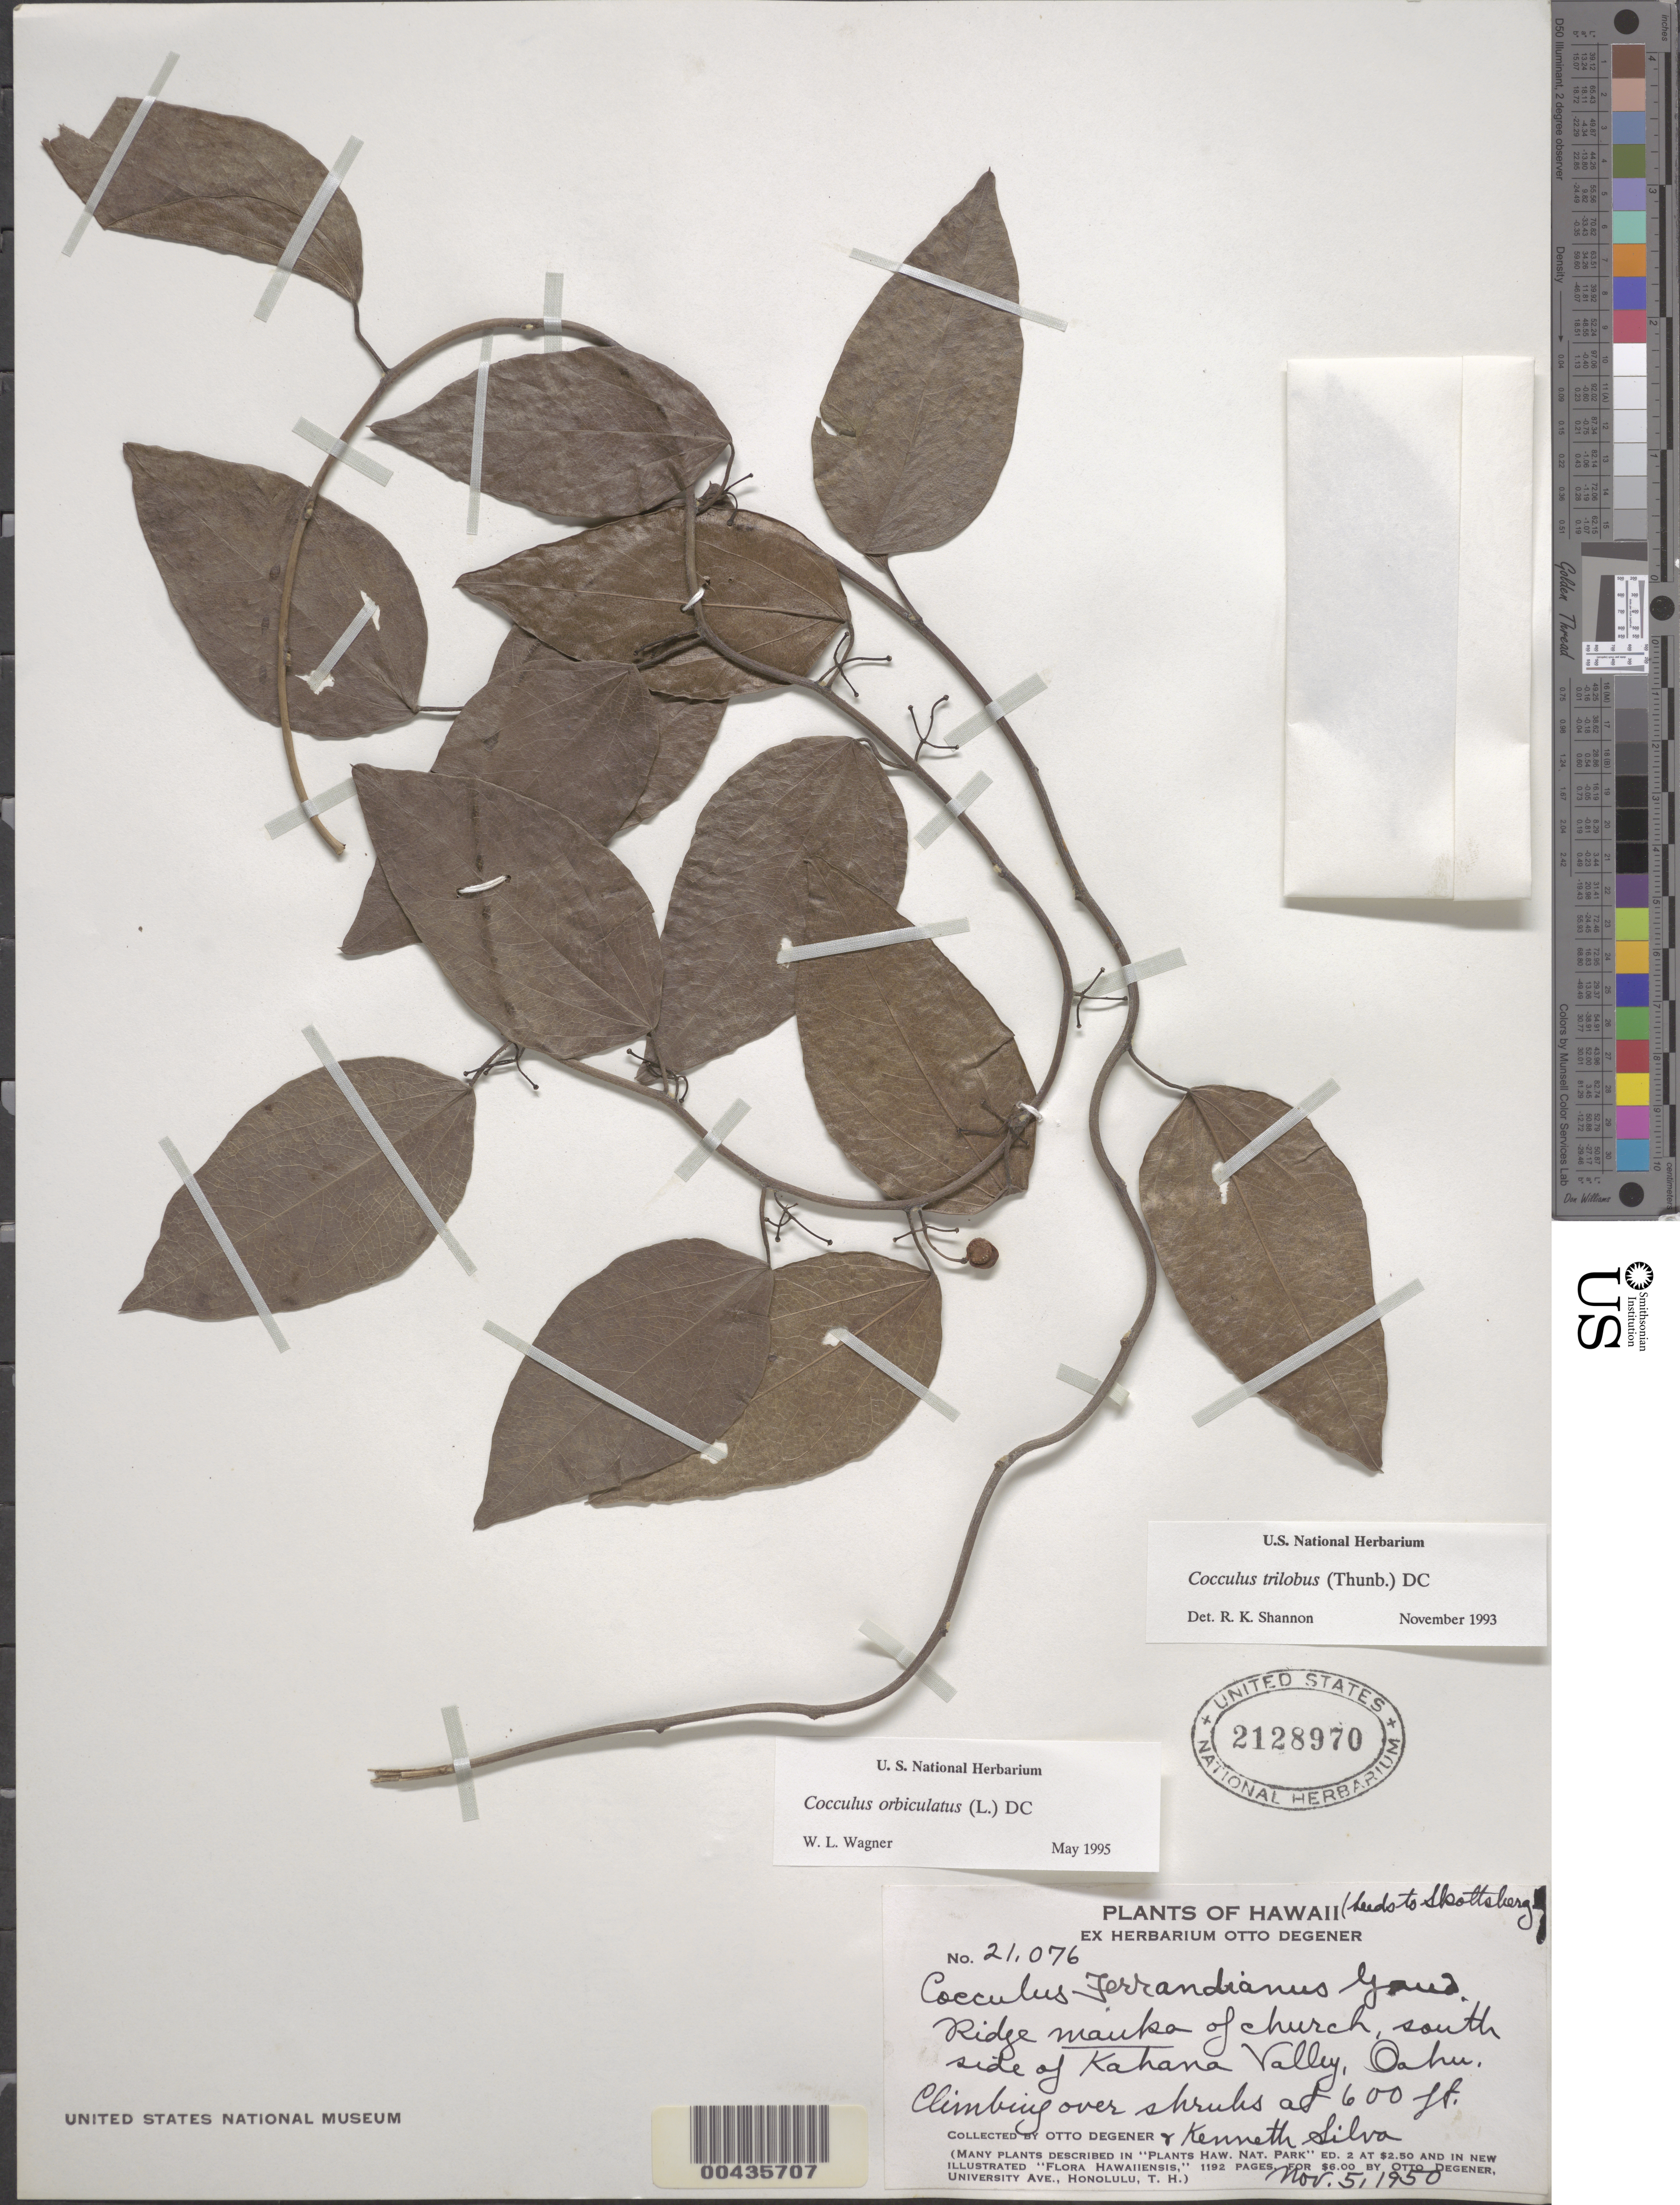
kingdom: Plantae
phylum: Tracheophyta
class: Magnoliopsida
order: Ranunculales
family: Menispermaceae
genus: Cocculus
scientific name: Cocculus orbiculatus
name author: (L.) DC.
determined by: Wagner, W. L., (BOT), Smithsonian Institution - National Museum of Natural History (UNITED STATES)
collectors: O. Degener & K. Silva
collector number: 21076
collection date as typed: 5 Nov 1950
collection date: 1950-11-05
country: United States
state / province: Hawaii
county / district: Honolulu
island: Oahu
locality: Ridge mauka of church S side of Kahana Valley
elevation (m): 183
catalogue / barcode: US 2128970